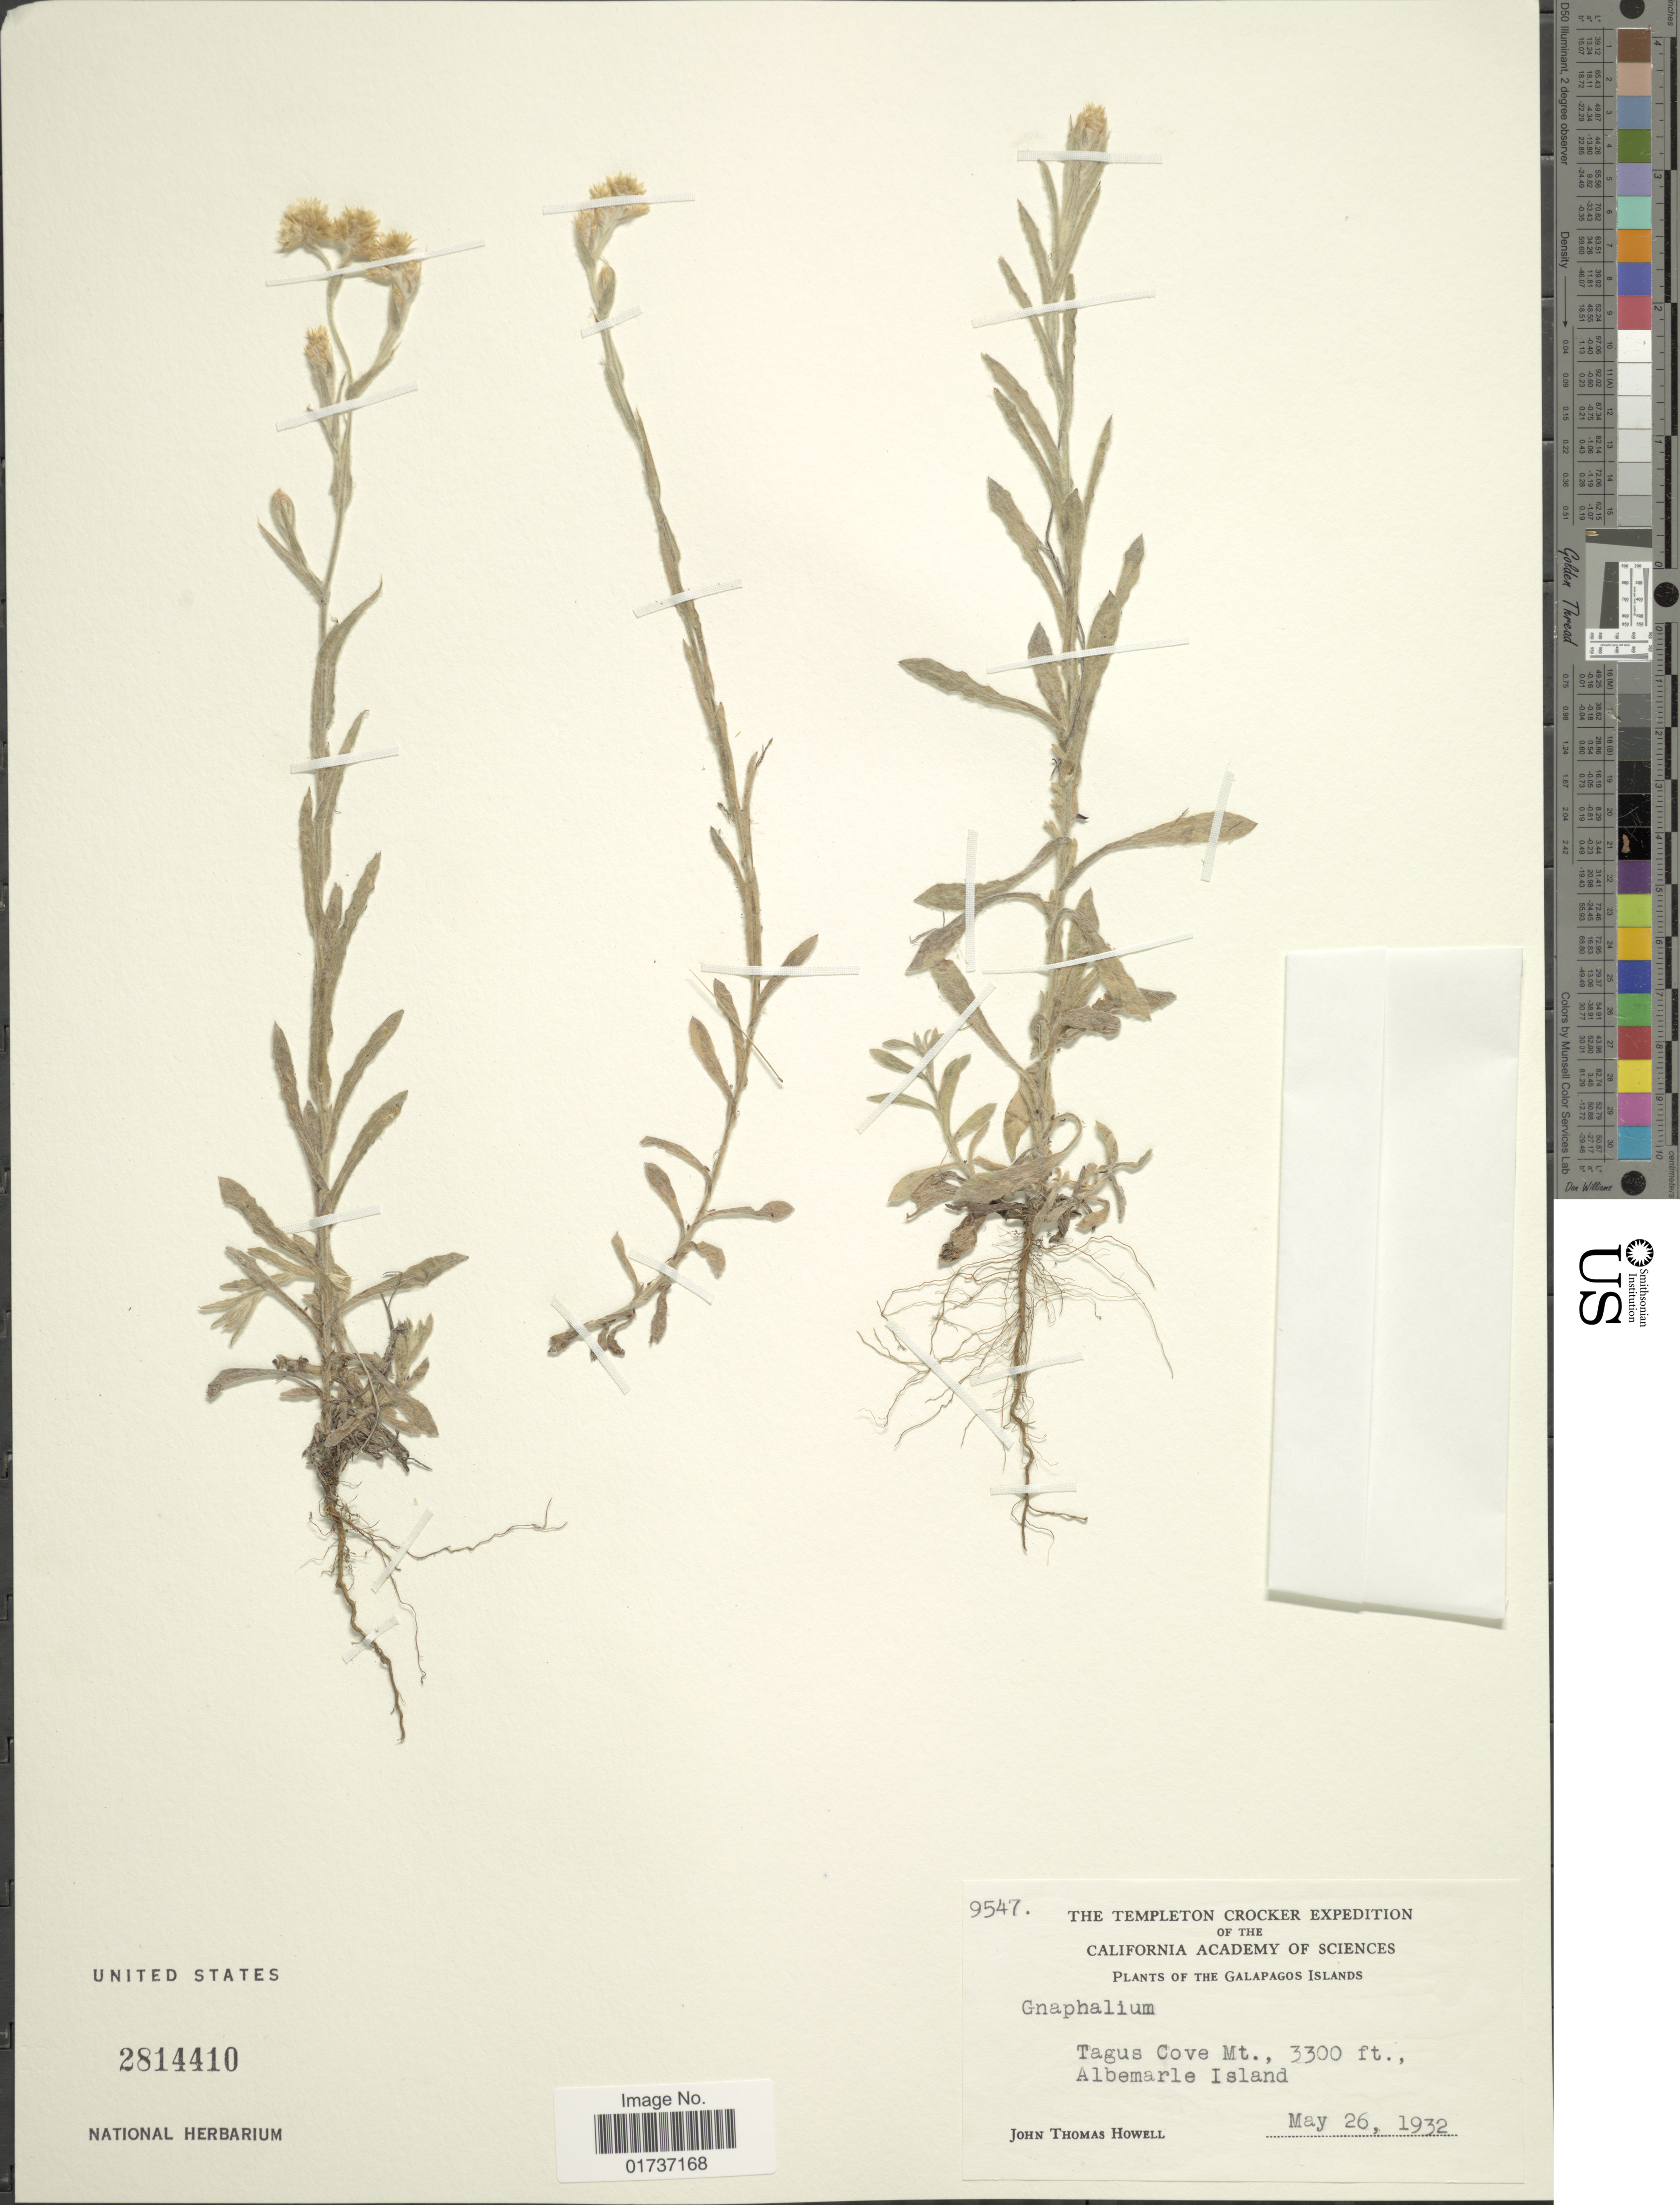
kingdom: Plantae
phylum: Tracheophyta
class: Magnoliopsida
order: Asterales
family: Asteraceae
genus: Gnaphalium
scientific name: Gnaphalium sp.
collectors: J. T. Howell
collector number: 9547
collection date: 1932-05-26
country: Ecuador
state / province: Colón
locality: Tagus Cove Mt., Albemarle Island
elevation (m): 1006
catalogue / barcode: US 2814410